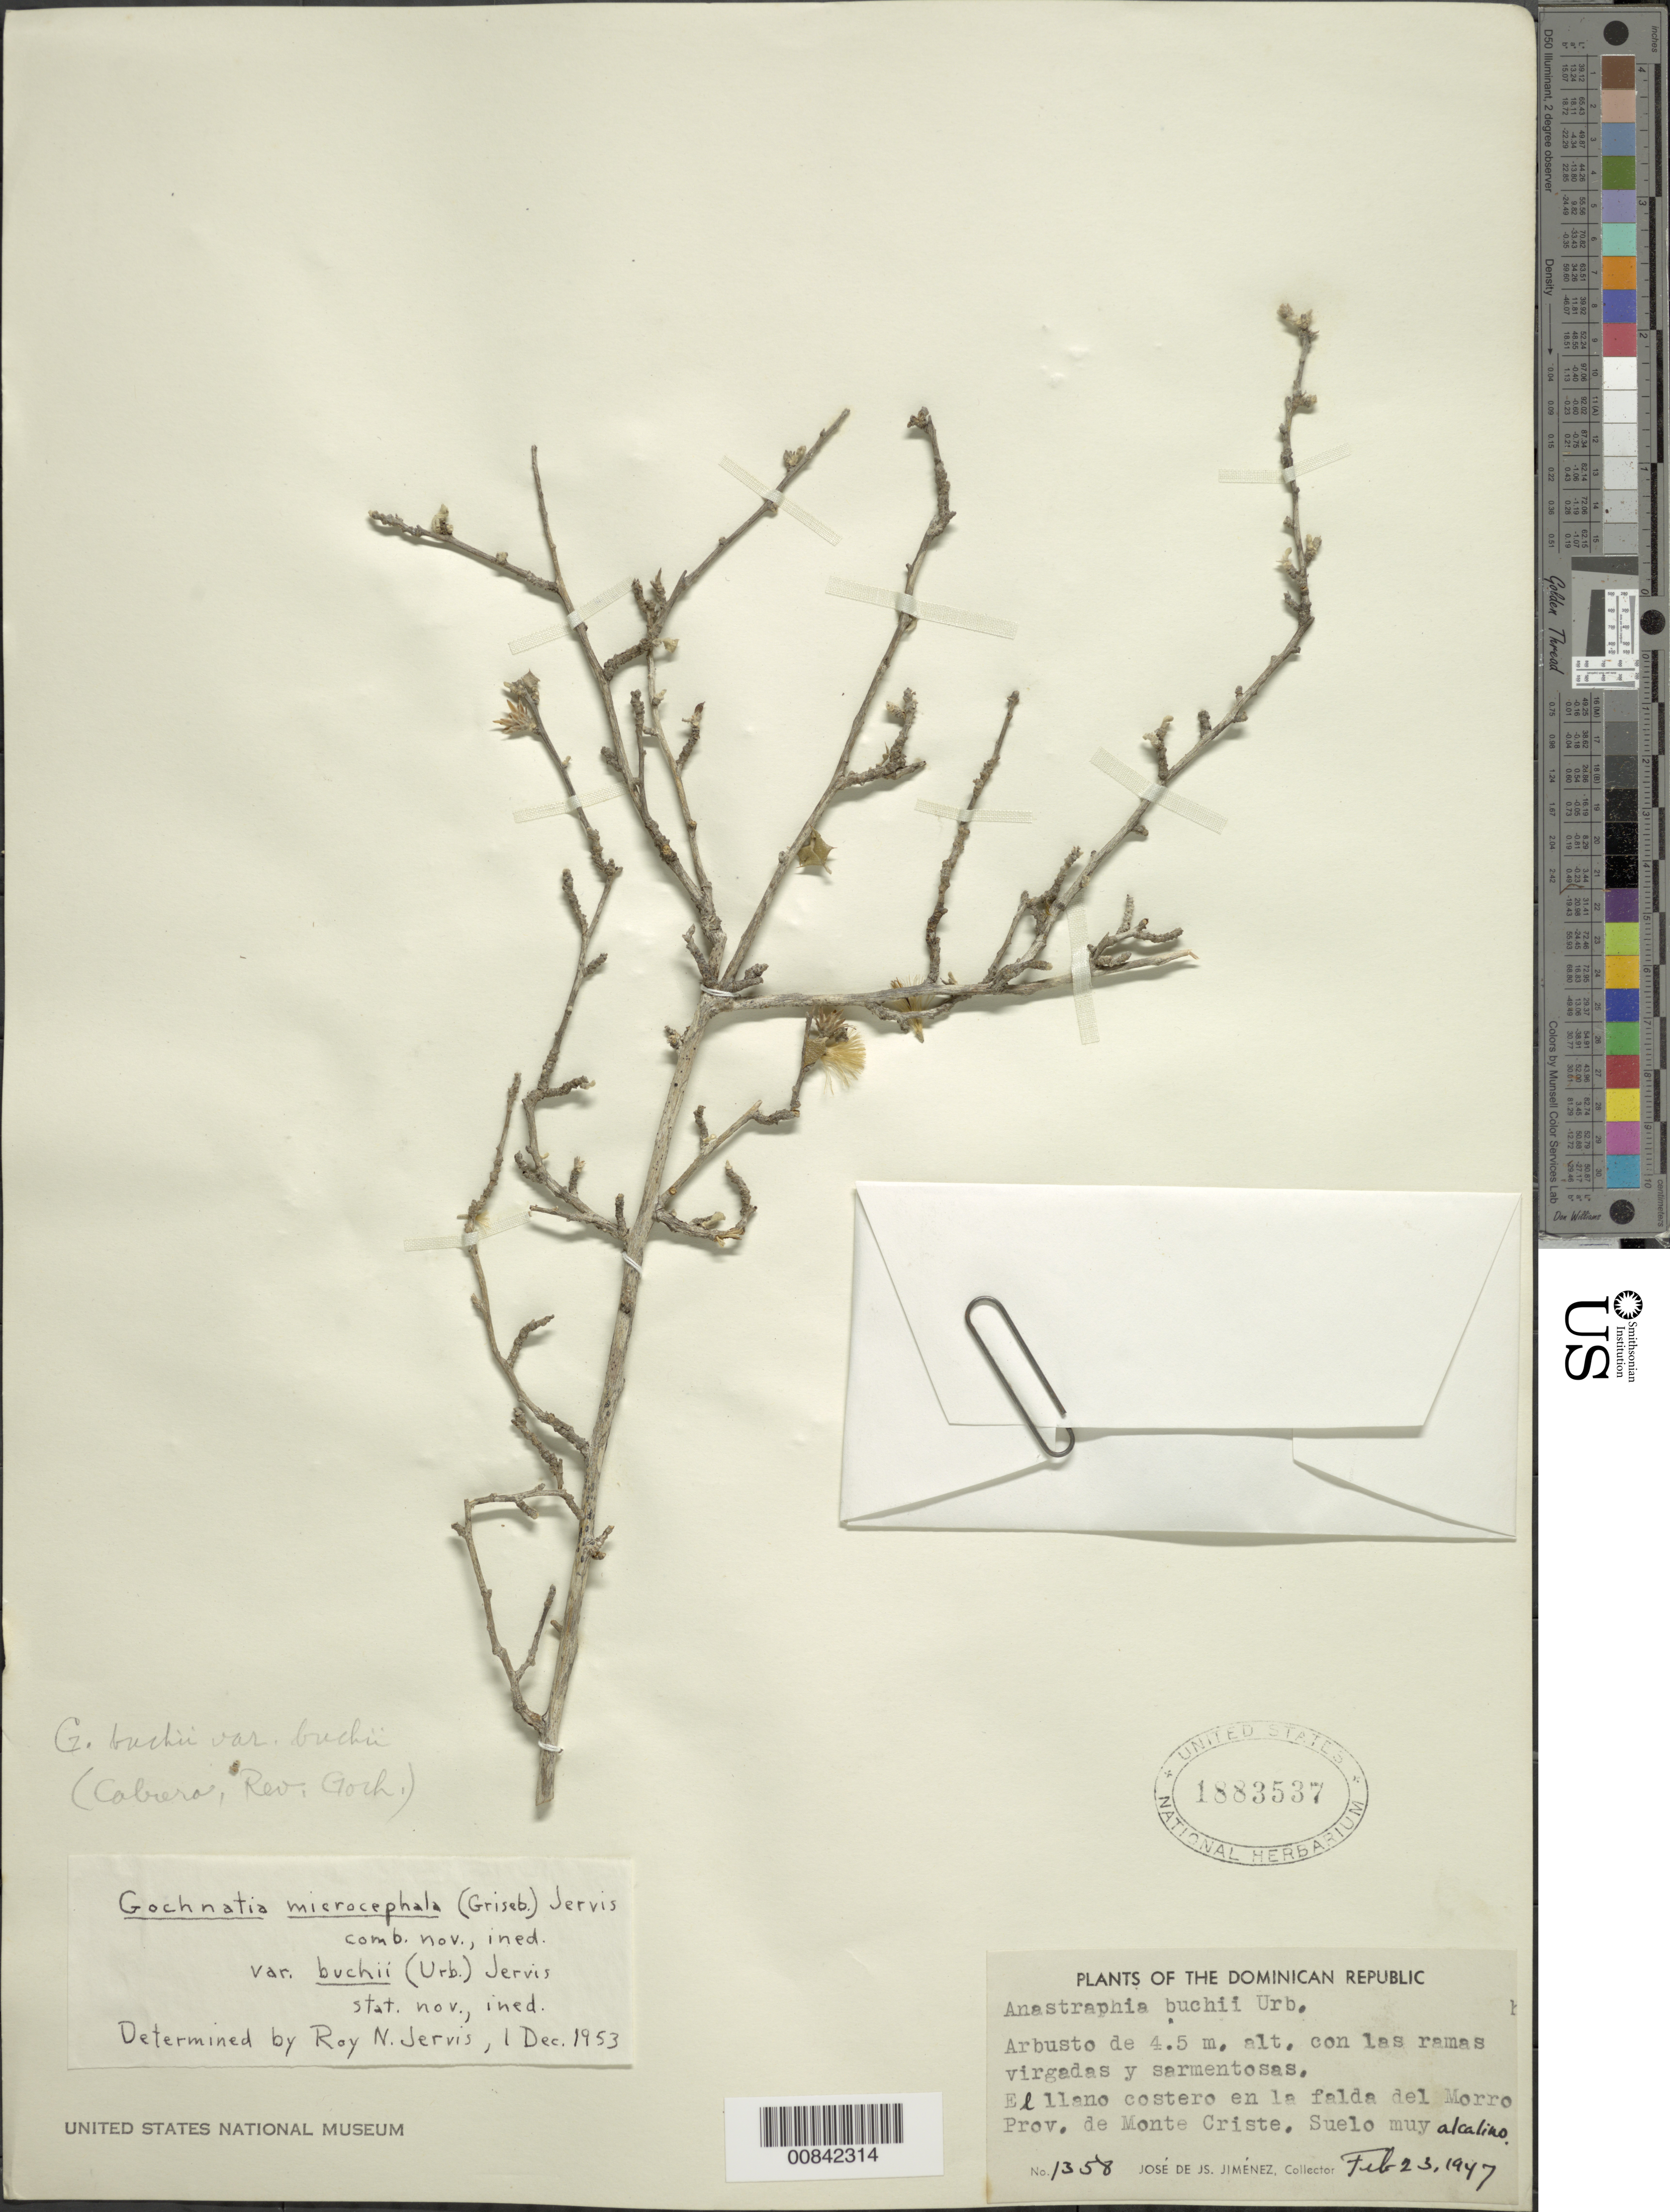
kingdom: Plantae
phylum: Tracheophyta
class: Magnoliopsida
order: Asterales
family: Asteraceae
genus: Anastraphia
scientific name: Anastraphia buchii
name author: Urb.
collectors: J. J. Jiménez Almonte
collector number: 1358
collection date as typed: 23 Feb 1947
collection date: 1947-02-23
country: Dominican Republic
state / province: Monte Cristi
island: Hispaniola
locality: El Llano Costero en la falda del Morro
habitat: Suelo muy alcalino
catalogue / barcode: US 1883537